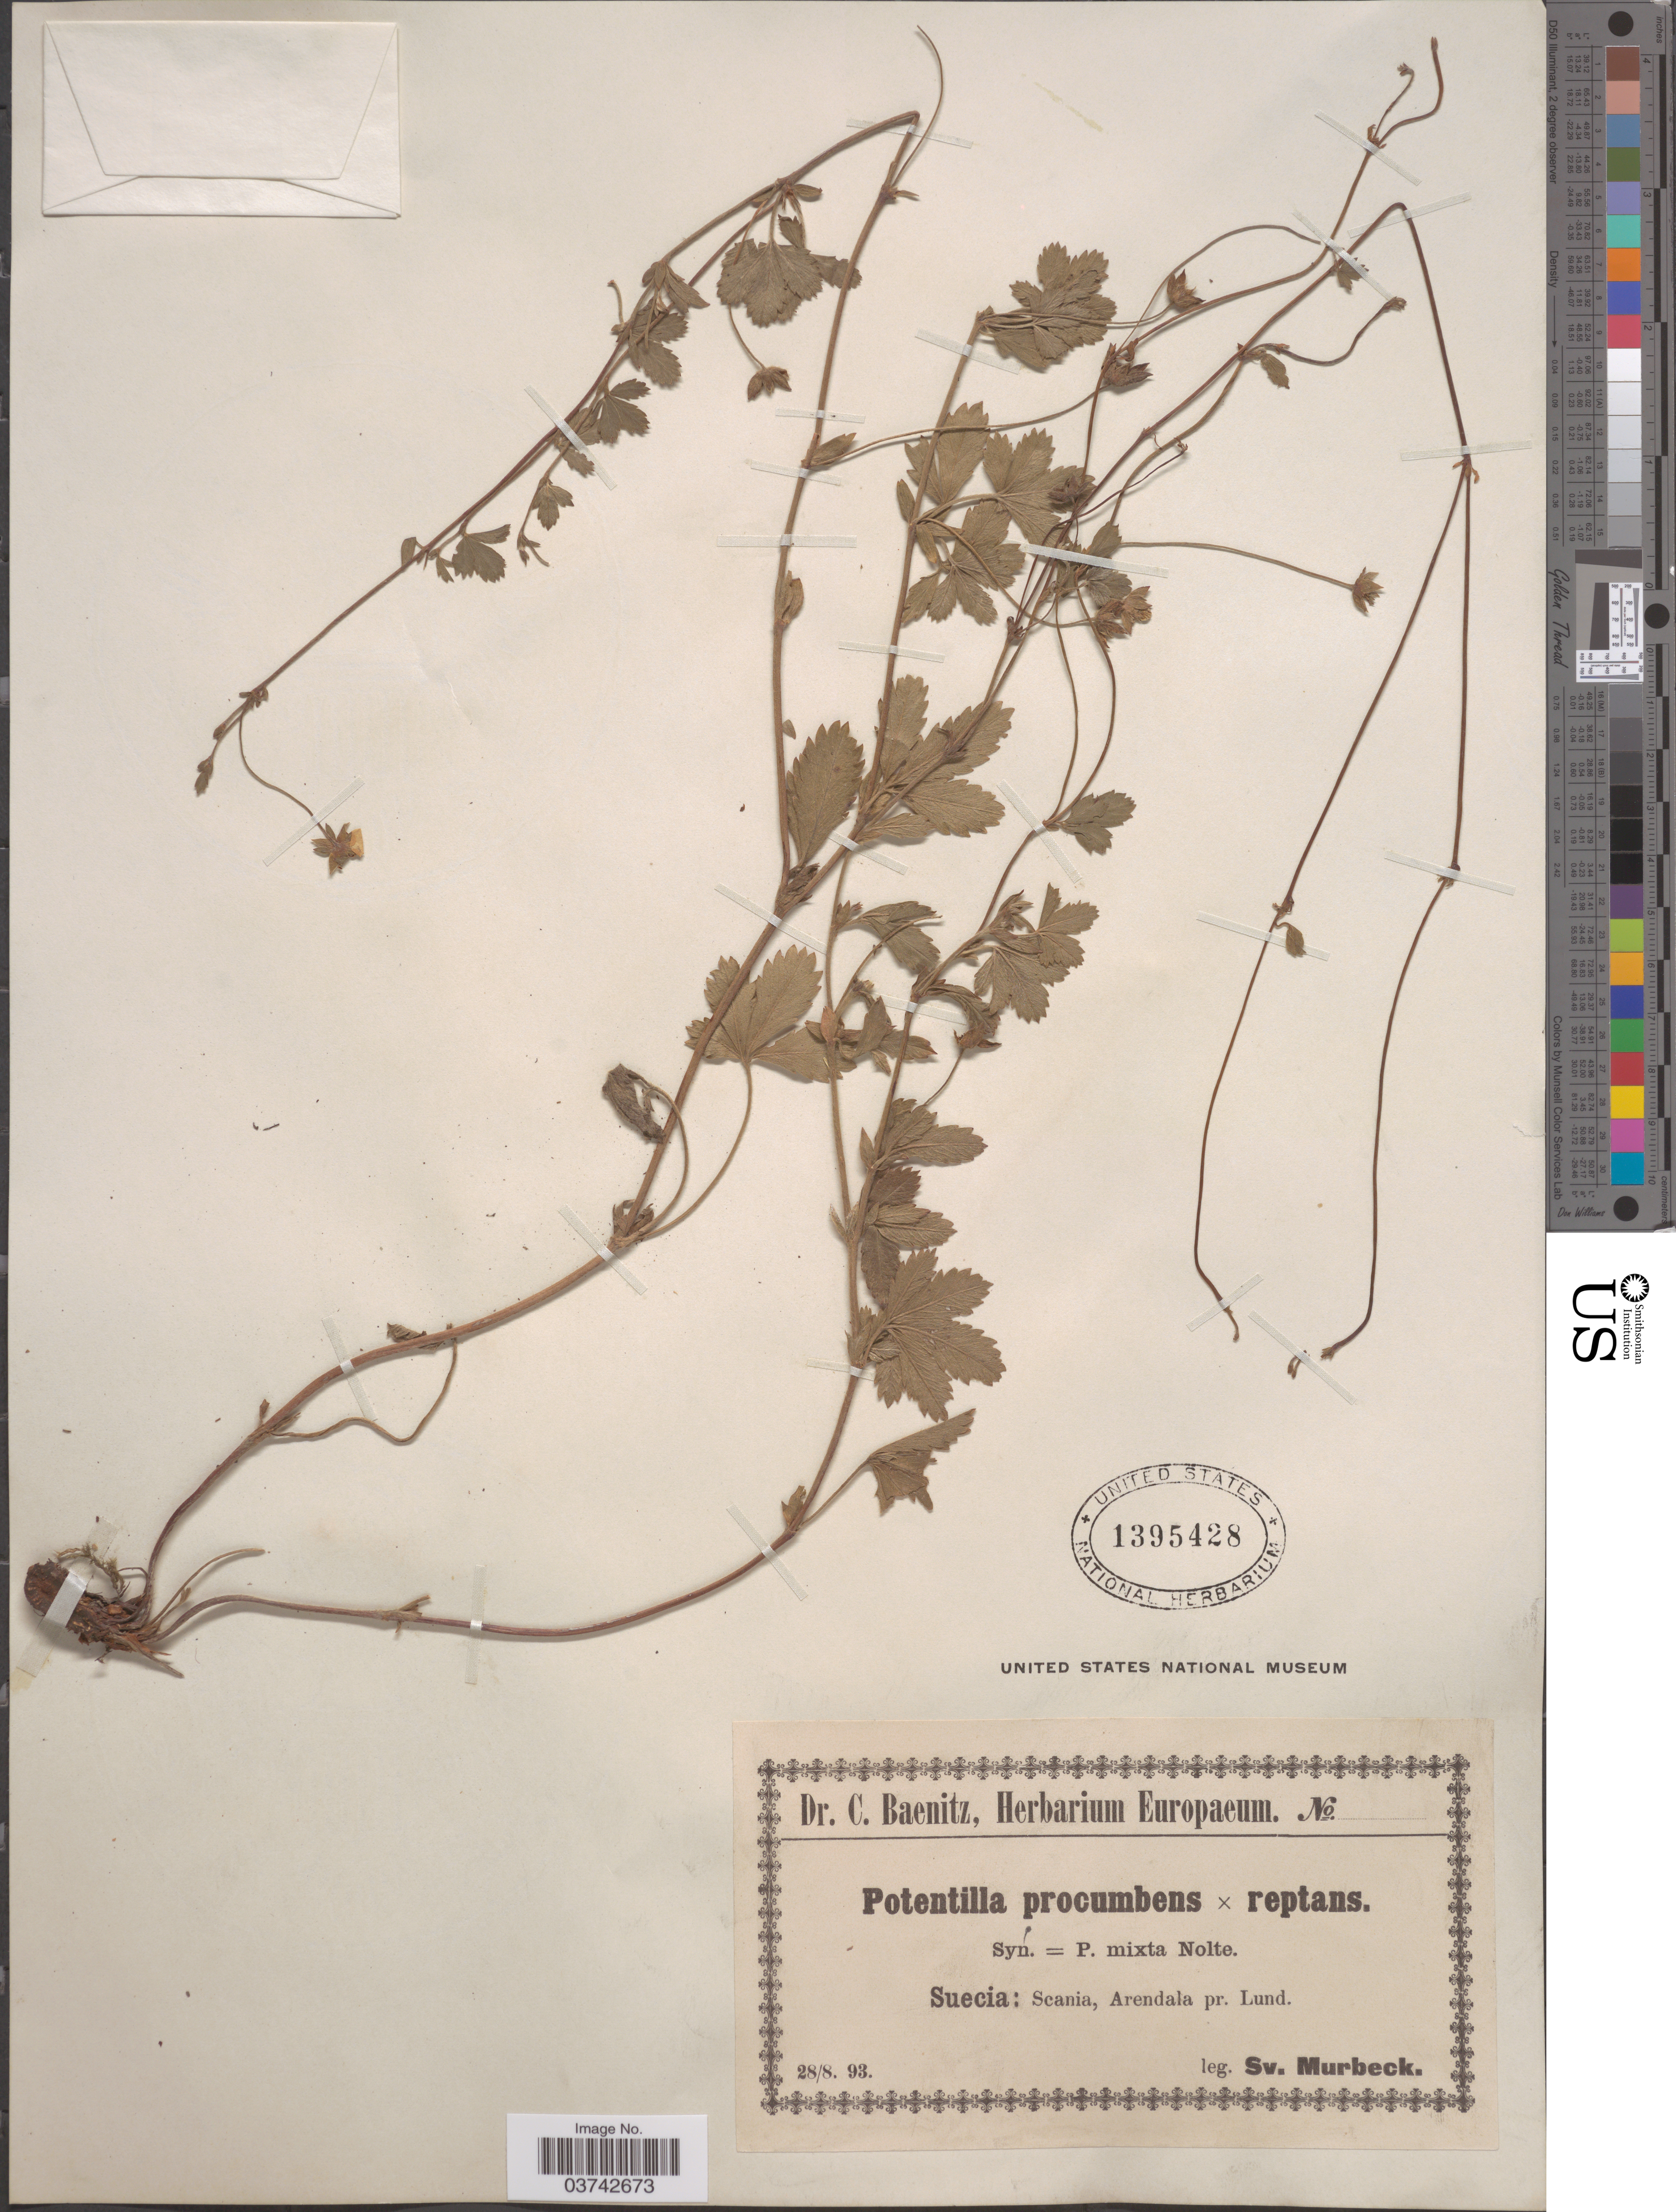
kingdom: Plantae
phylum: Tracheophyta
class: Magnoliopsida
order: Rosales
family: Rosaceae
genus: Potentilla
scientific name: Potentilla procumbens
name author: Sibth.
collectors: S. S. Murbeck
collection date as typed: Transcribed d/m/y: 28/8/93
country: Sweden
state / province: Skåne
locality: Suecia: Scania, Arendala pr. Lund.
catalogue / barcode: US 1395428